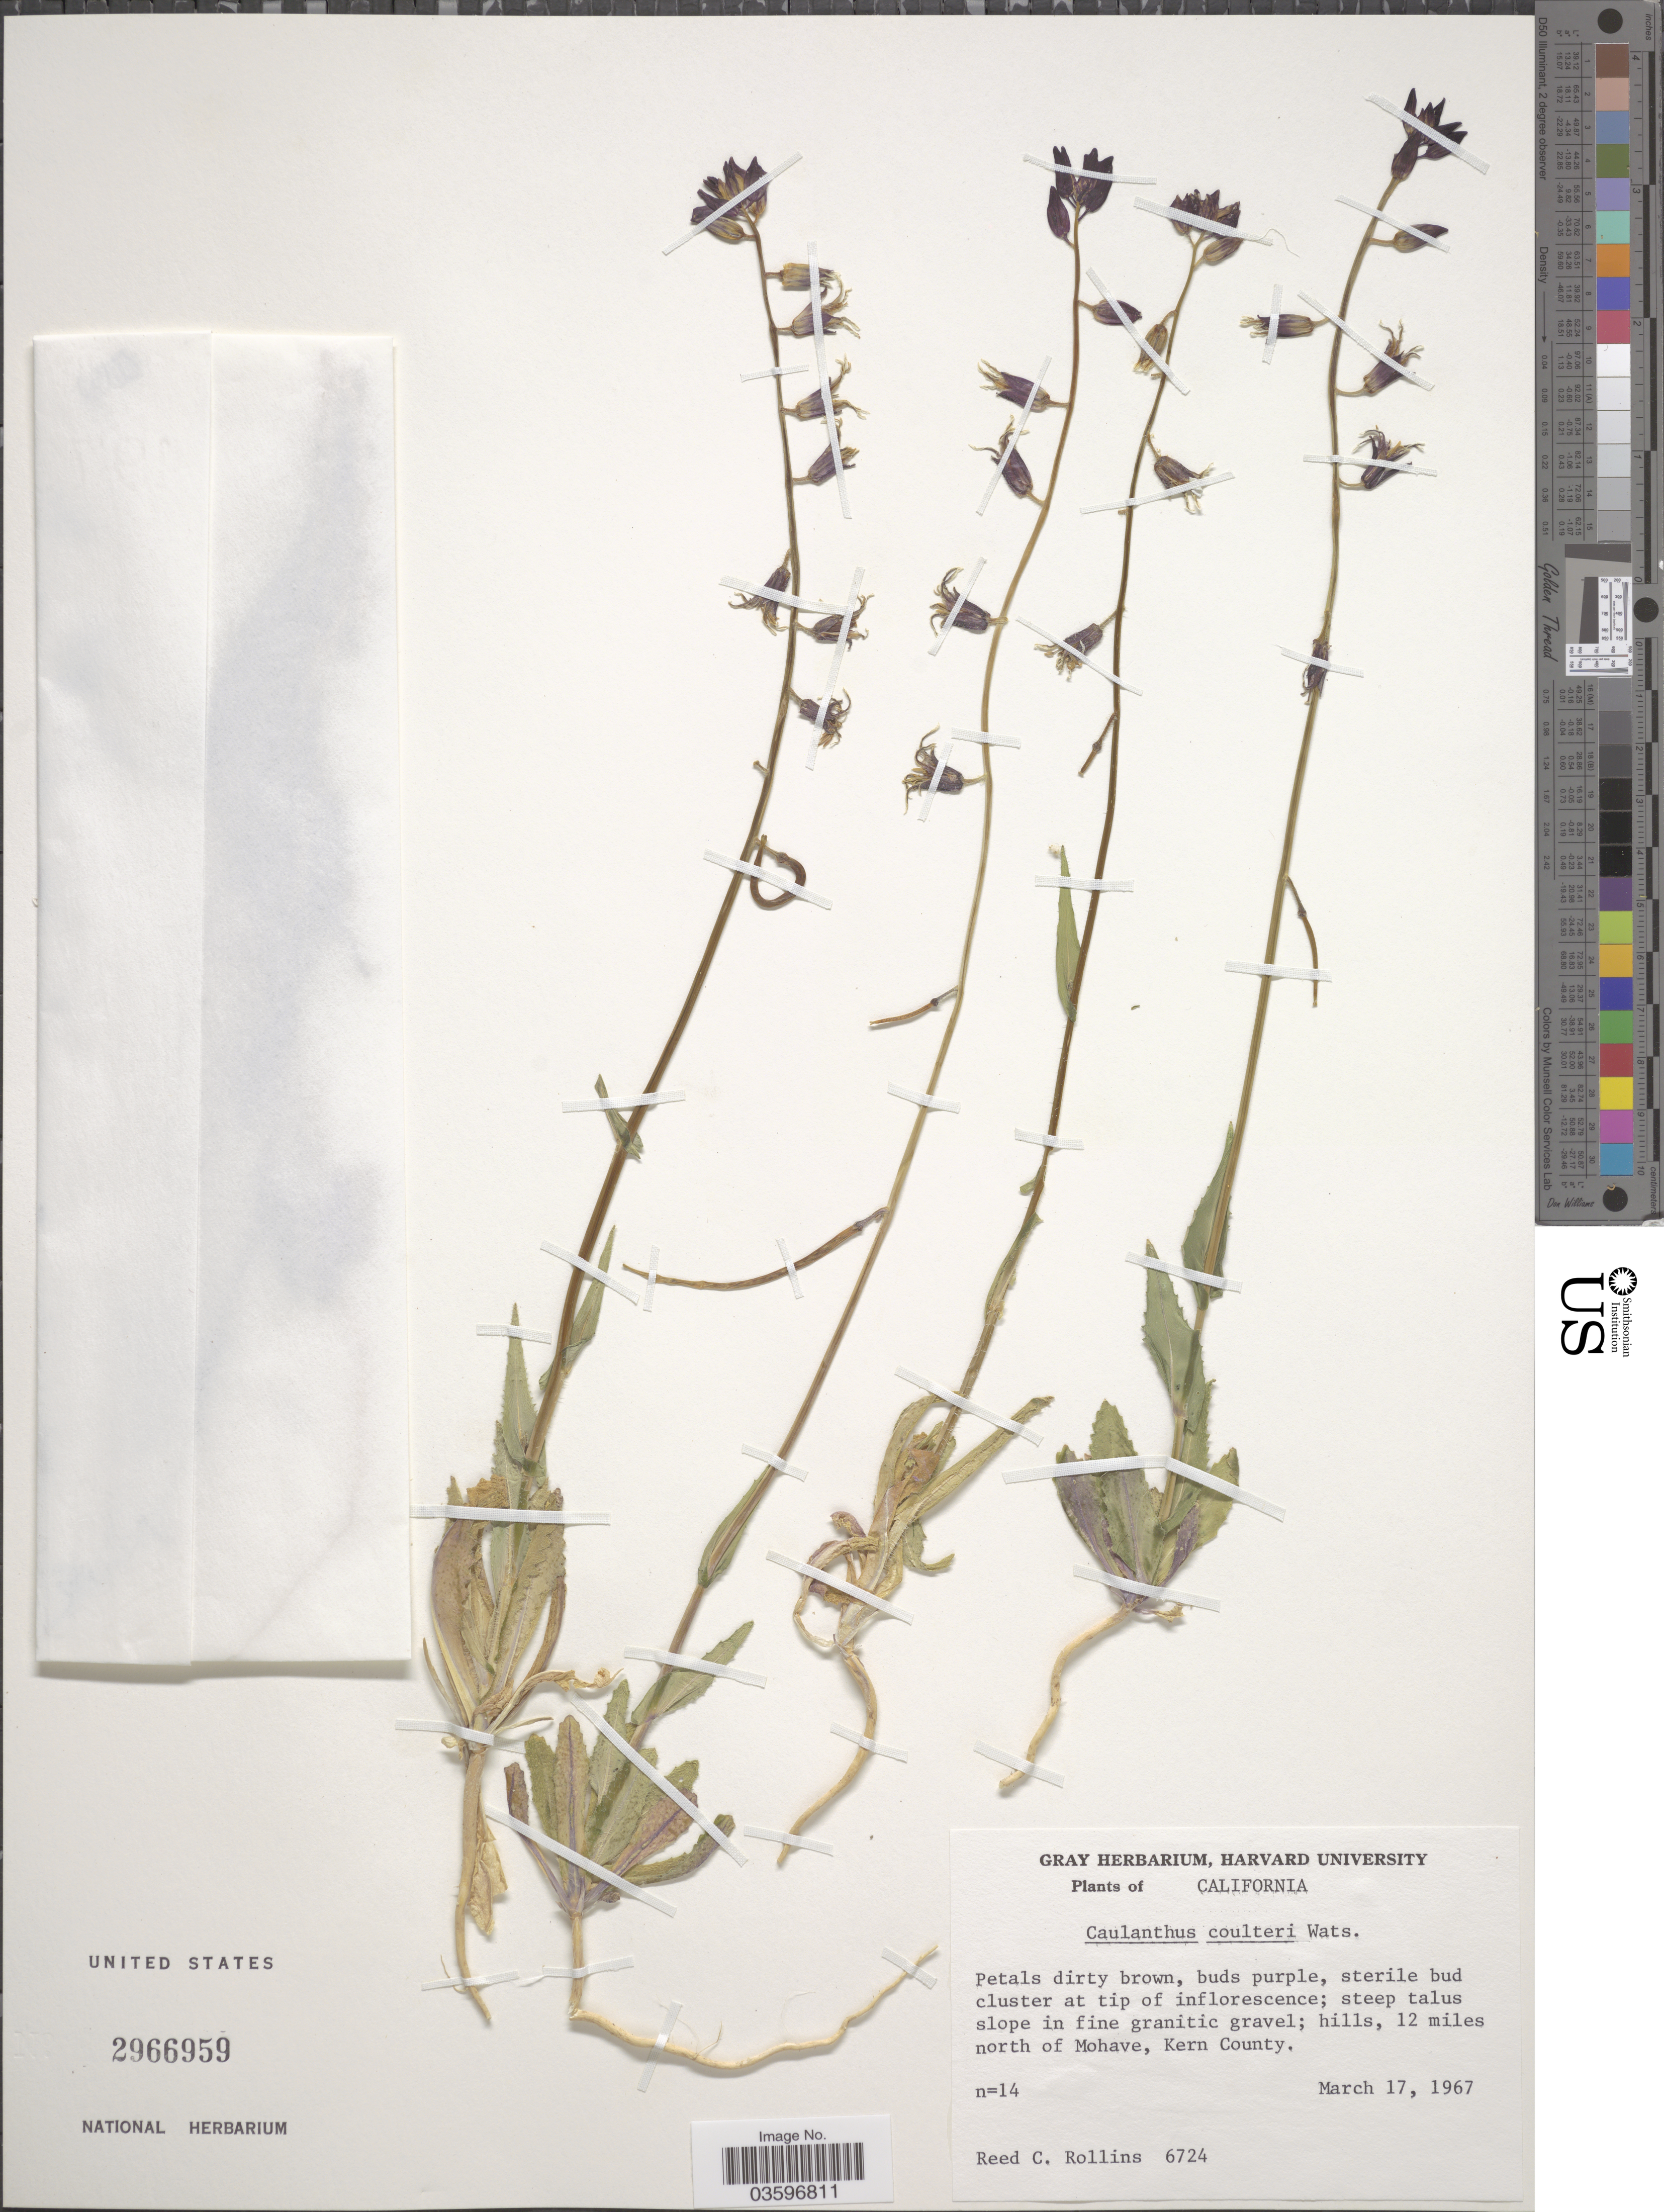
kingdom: Plantae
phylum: Tracheophyta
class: Magnoliopsida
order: Brassicales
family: Brassicaceae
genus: Caulanthus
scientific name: Caulanthus coulteri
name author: S. Watson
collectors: R. C. Rollins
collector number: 6724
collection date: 1967-03-17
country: United States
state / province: California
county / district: Kern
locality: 12 miles north of Mohave, Kern County.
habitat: steep talus slope in fine granitic gravel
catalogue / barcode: US 2966959